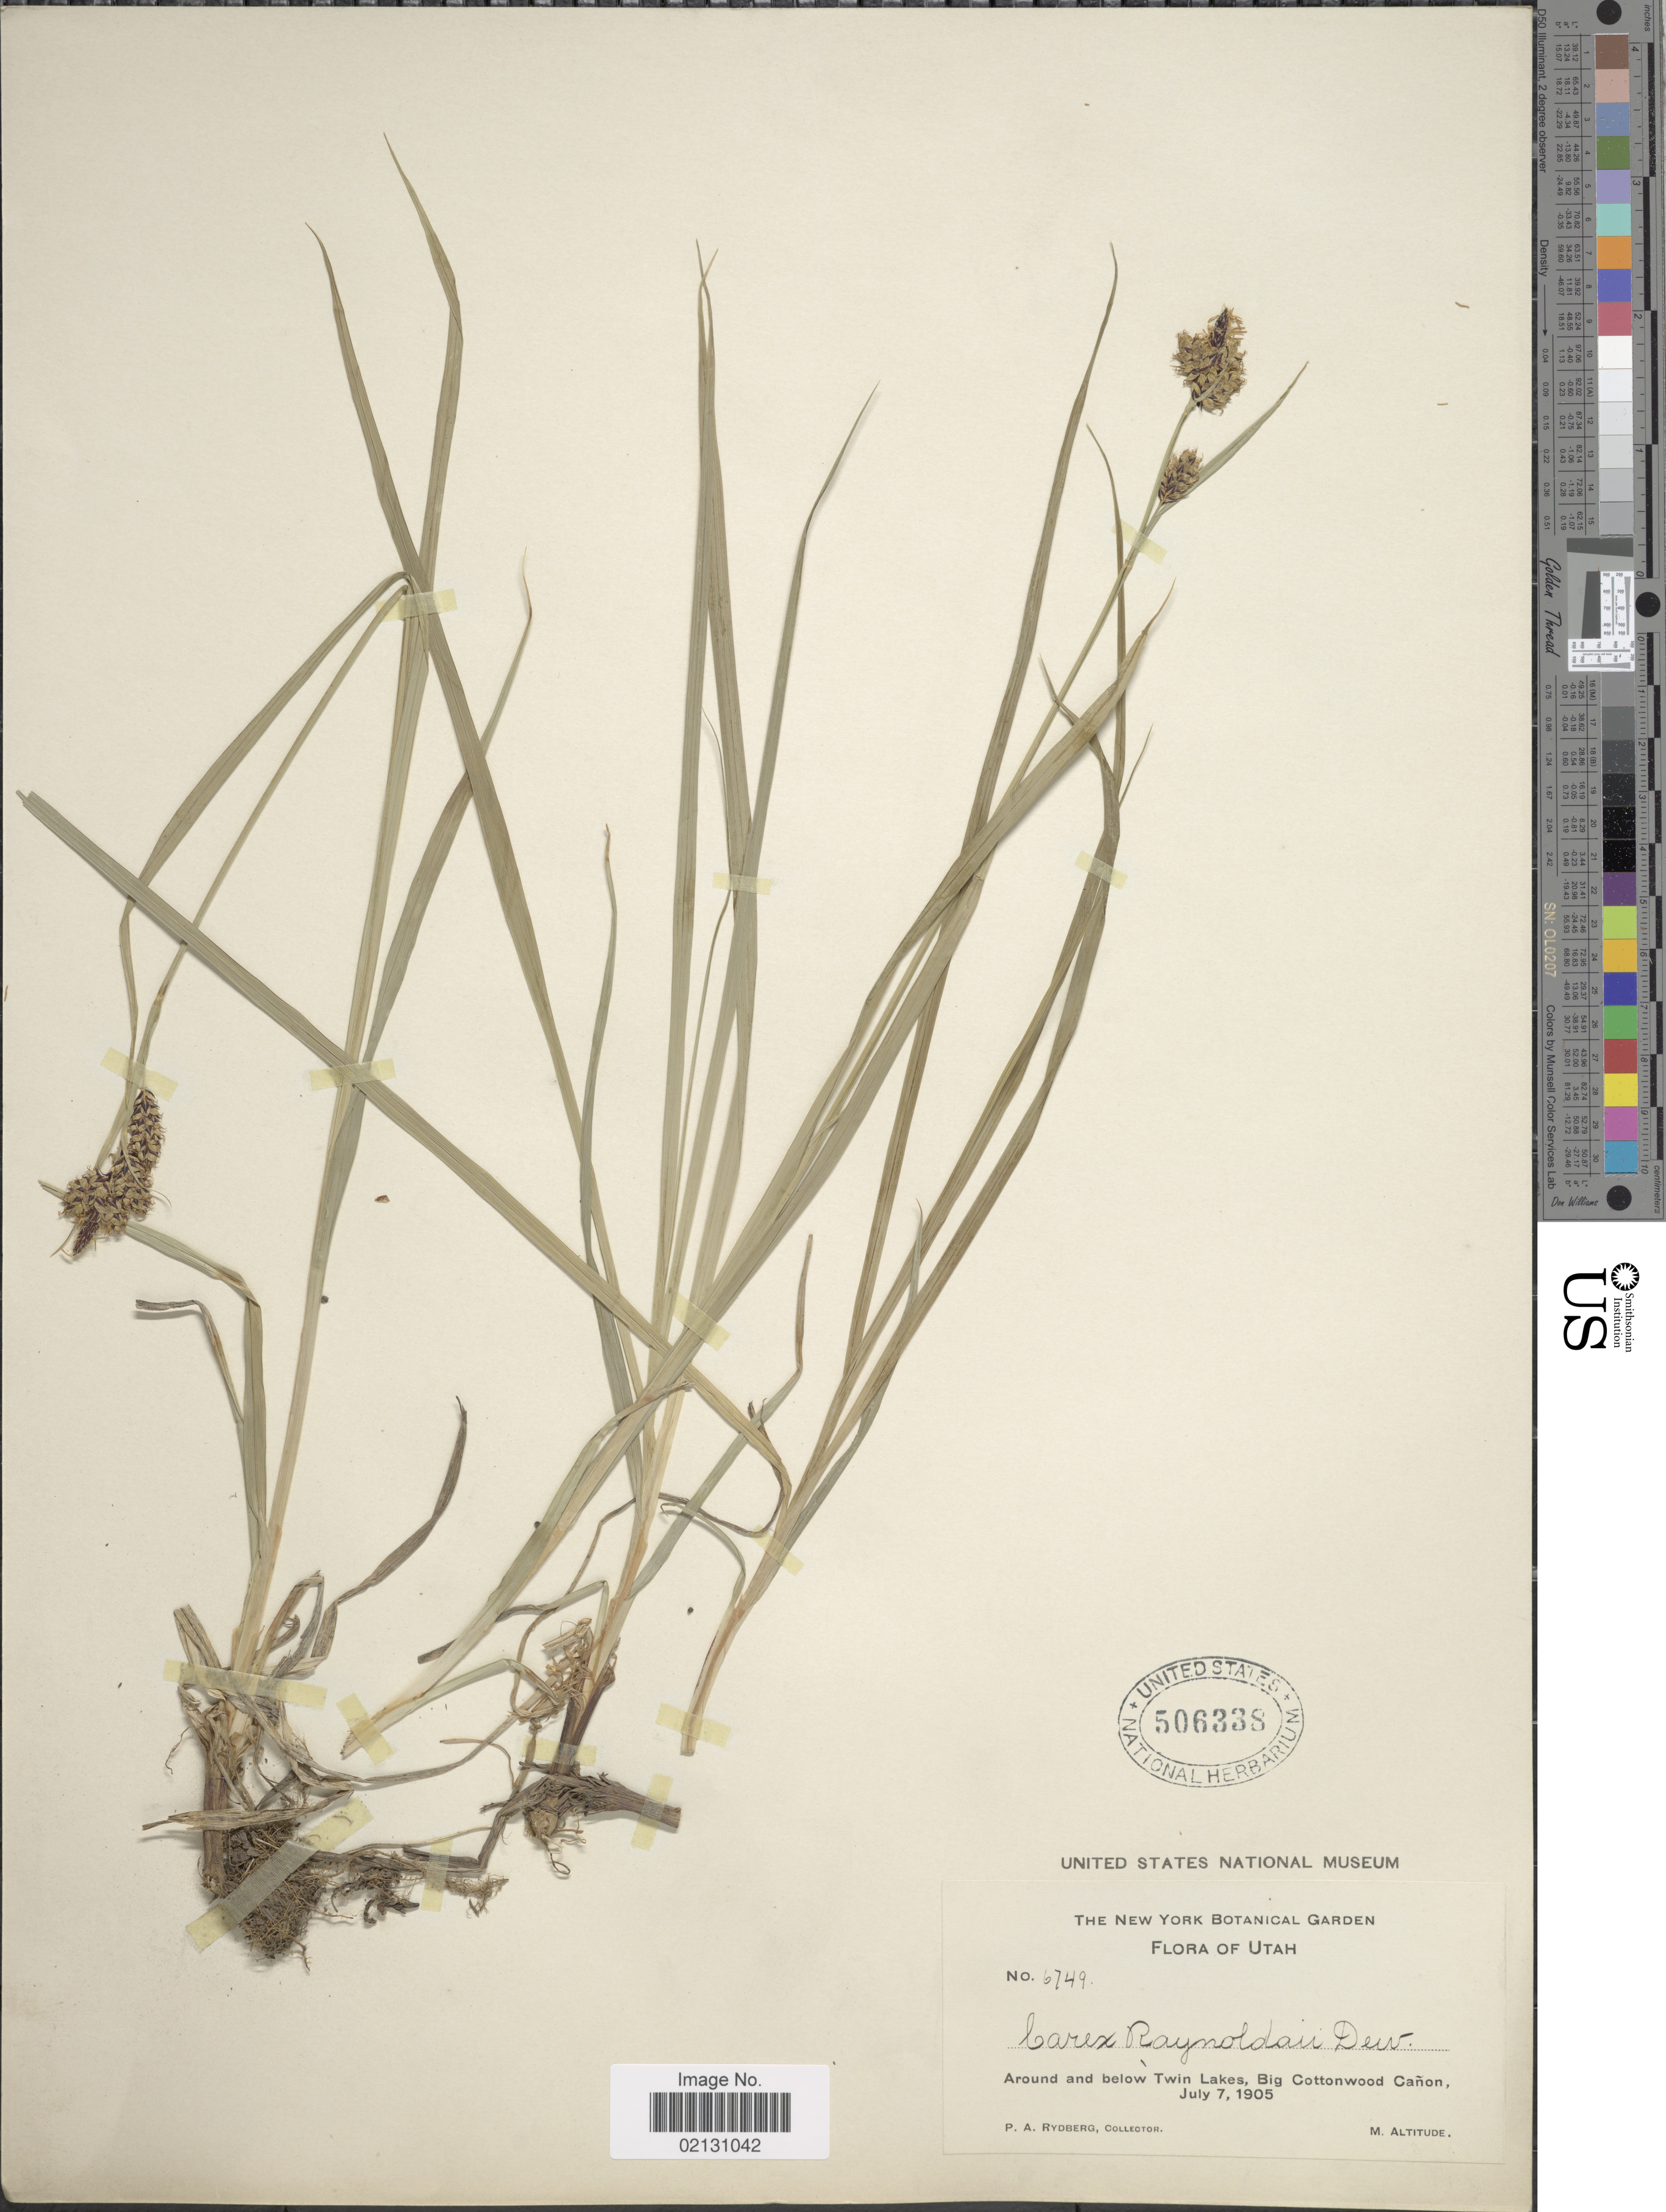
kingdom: Plantae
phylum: Tracheophyta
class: Liliopsida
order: Poales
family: Cyperaceae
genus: Carex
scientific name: Carex raynoldsii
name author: Dewey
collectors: P. A. Rydberg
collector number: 6749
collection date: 1905-07-07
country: United States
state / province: Utah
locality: Around and below Twin Lakes, Big Cottonwood Cañon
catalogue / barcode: US 506338